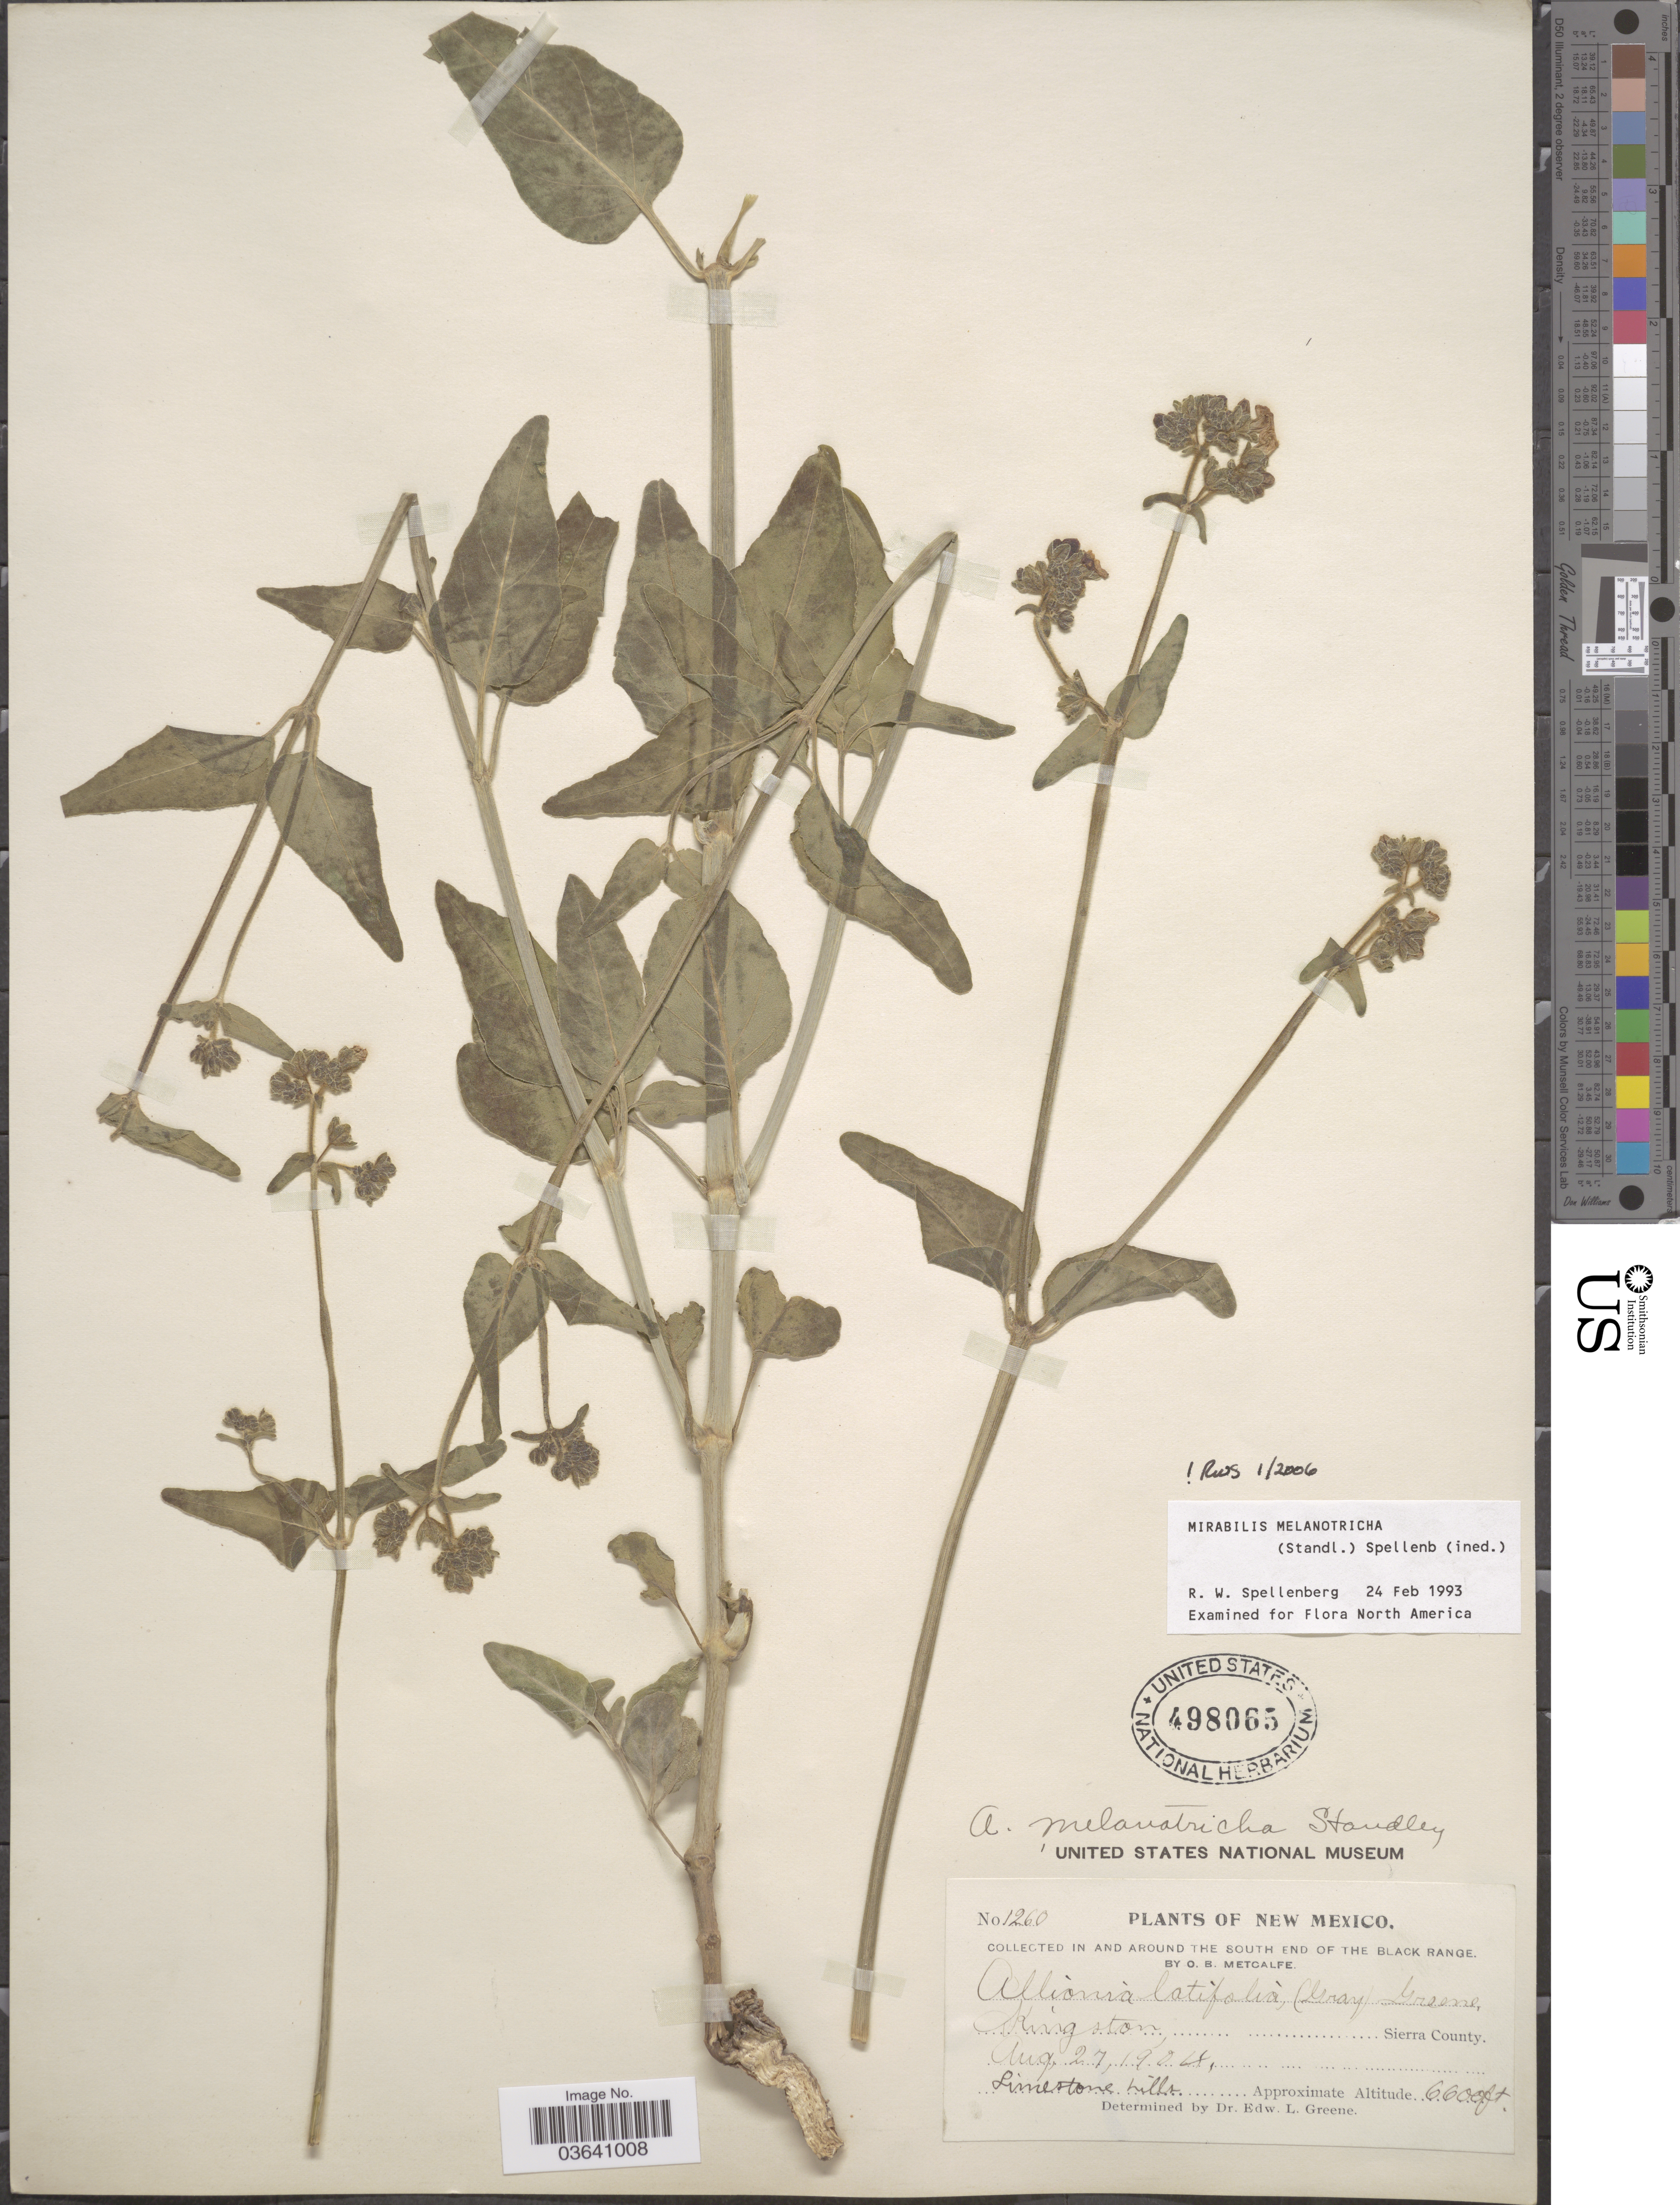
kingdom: Plantae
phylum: Tracheophyta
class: Magnoliopsida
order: Caryophyllales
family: Nyctaginaceae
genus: Mirabilis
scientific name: Mirabilis melanotricha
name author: (Standl.) Spellenb.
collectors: O. B. Metcalfe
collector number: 1260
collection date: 1904-08-27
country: United States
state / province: New Mexico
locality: In and around the south end of the Black Range. Kingston Sierra County.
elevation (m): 2012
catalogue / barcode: US 498065